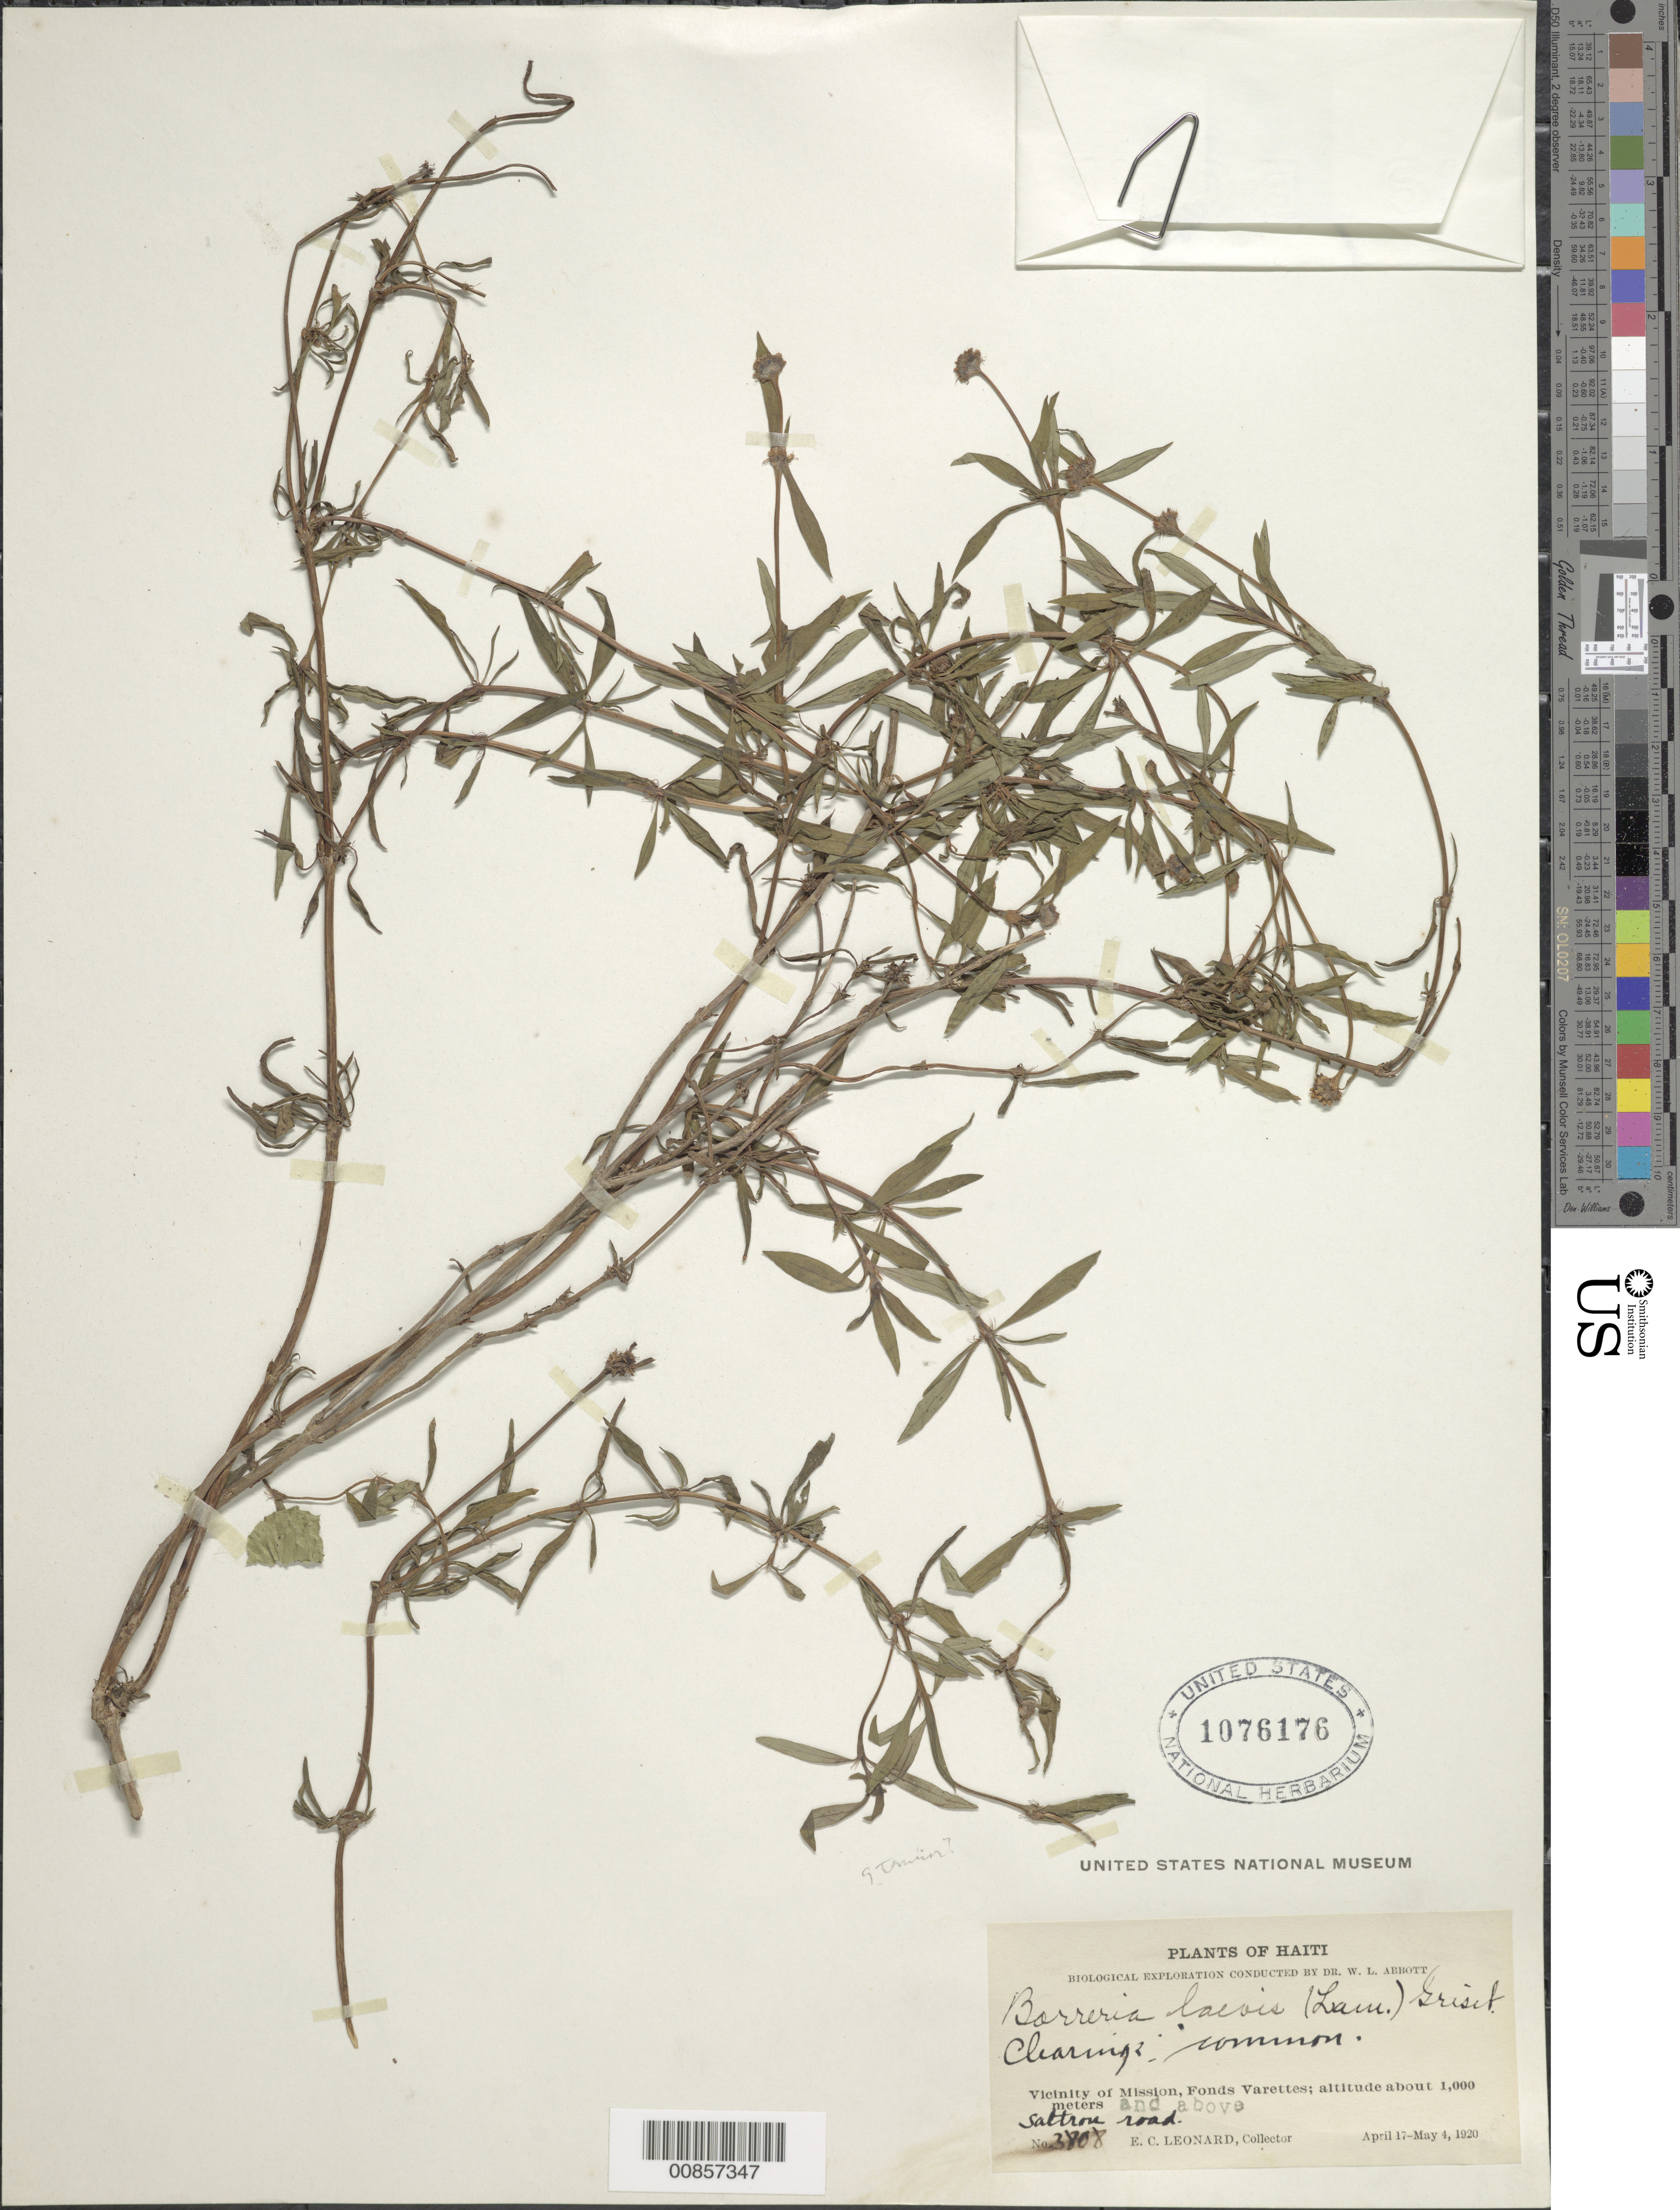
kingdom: Plantae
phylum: Tracheophyta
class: Magnoliopsida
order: Gentianales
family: Rubiaceae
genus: Spermacoce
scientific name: Spermacoce sp.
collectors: E. C. Leonard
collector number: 3808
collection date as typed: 17 Apr 1920 to 04 May 1920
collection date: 1920-04-17/1920-05-04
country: Haiti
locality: Saltron road. Vicinity of Mission, Fonds Varettes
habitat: Clearings, along road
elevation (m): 1000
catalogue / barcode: US 1076176